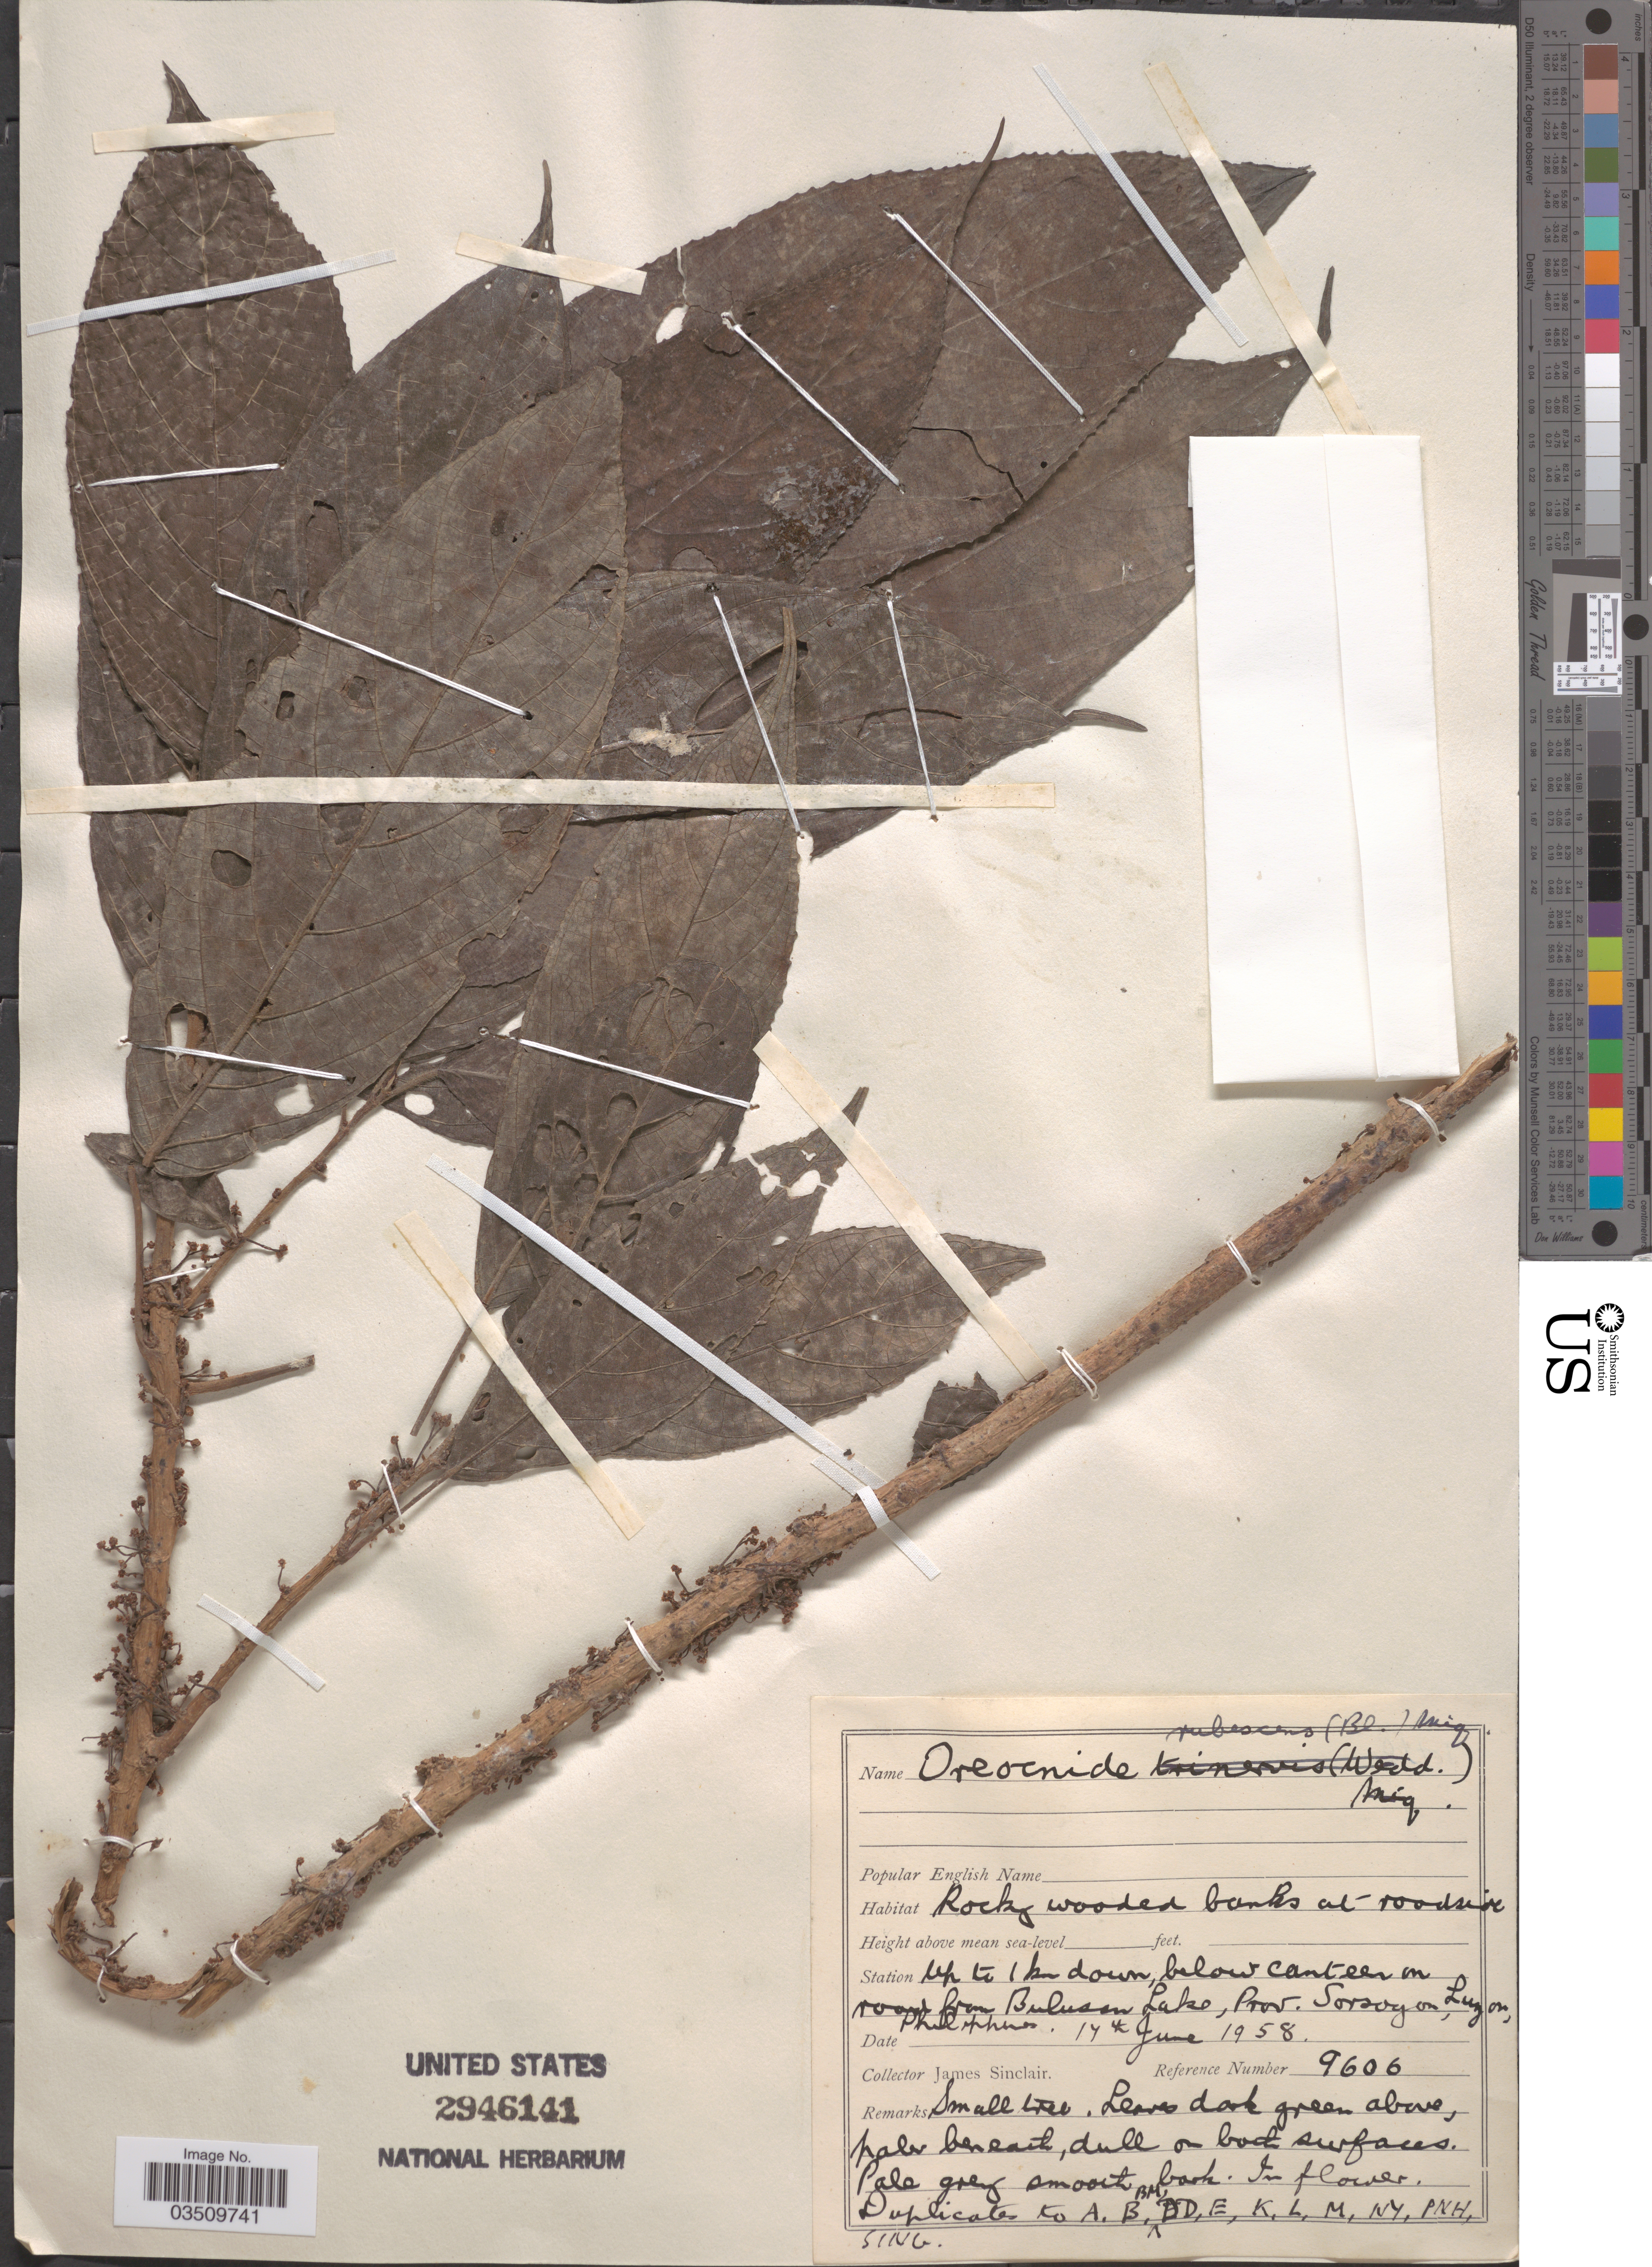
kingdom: Plantae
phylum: Tracheophyta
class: Magnoliopsida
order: Rosales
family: Urticaceae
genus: Oreocnide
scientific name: Oreocnide rubescens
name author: (Blume) Miq.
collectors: J. Sinclair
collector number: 9606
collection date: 1958-06-17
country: Philippines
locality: Station up to 1 km down, below canteen on road from Bulusan Lake, Prov. Sorsogon, Luzon.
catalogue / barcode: US 2946141